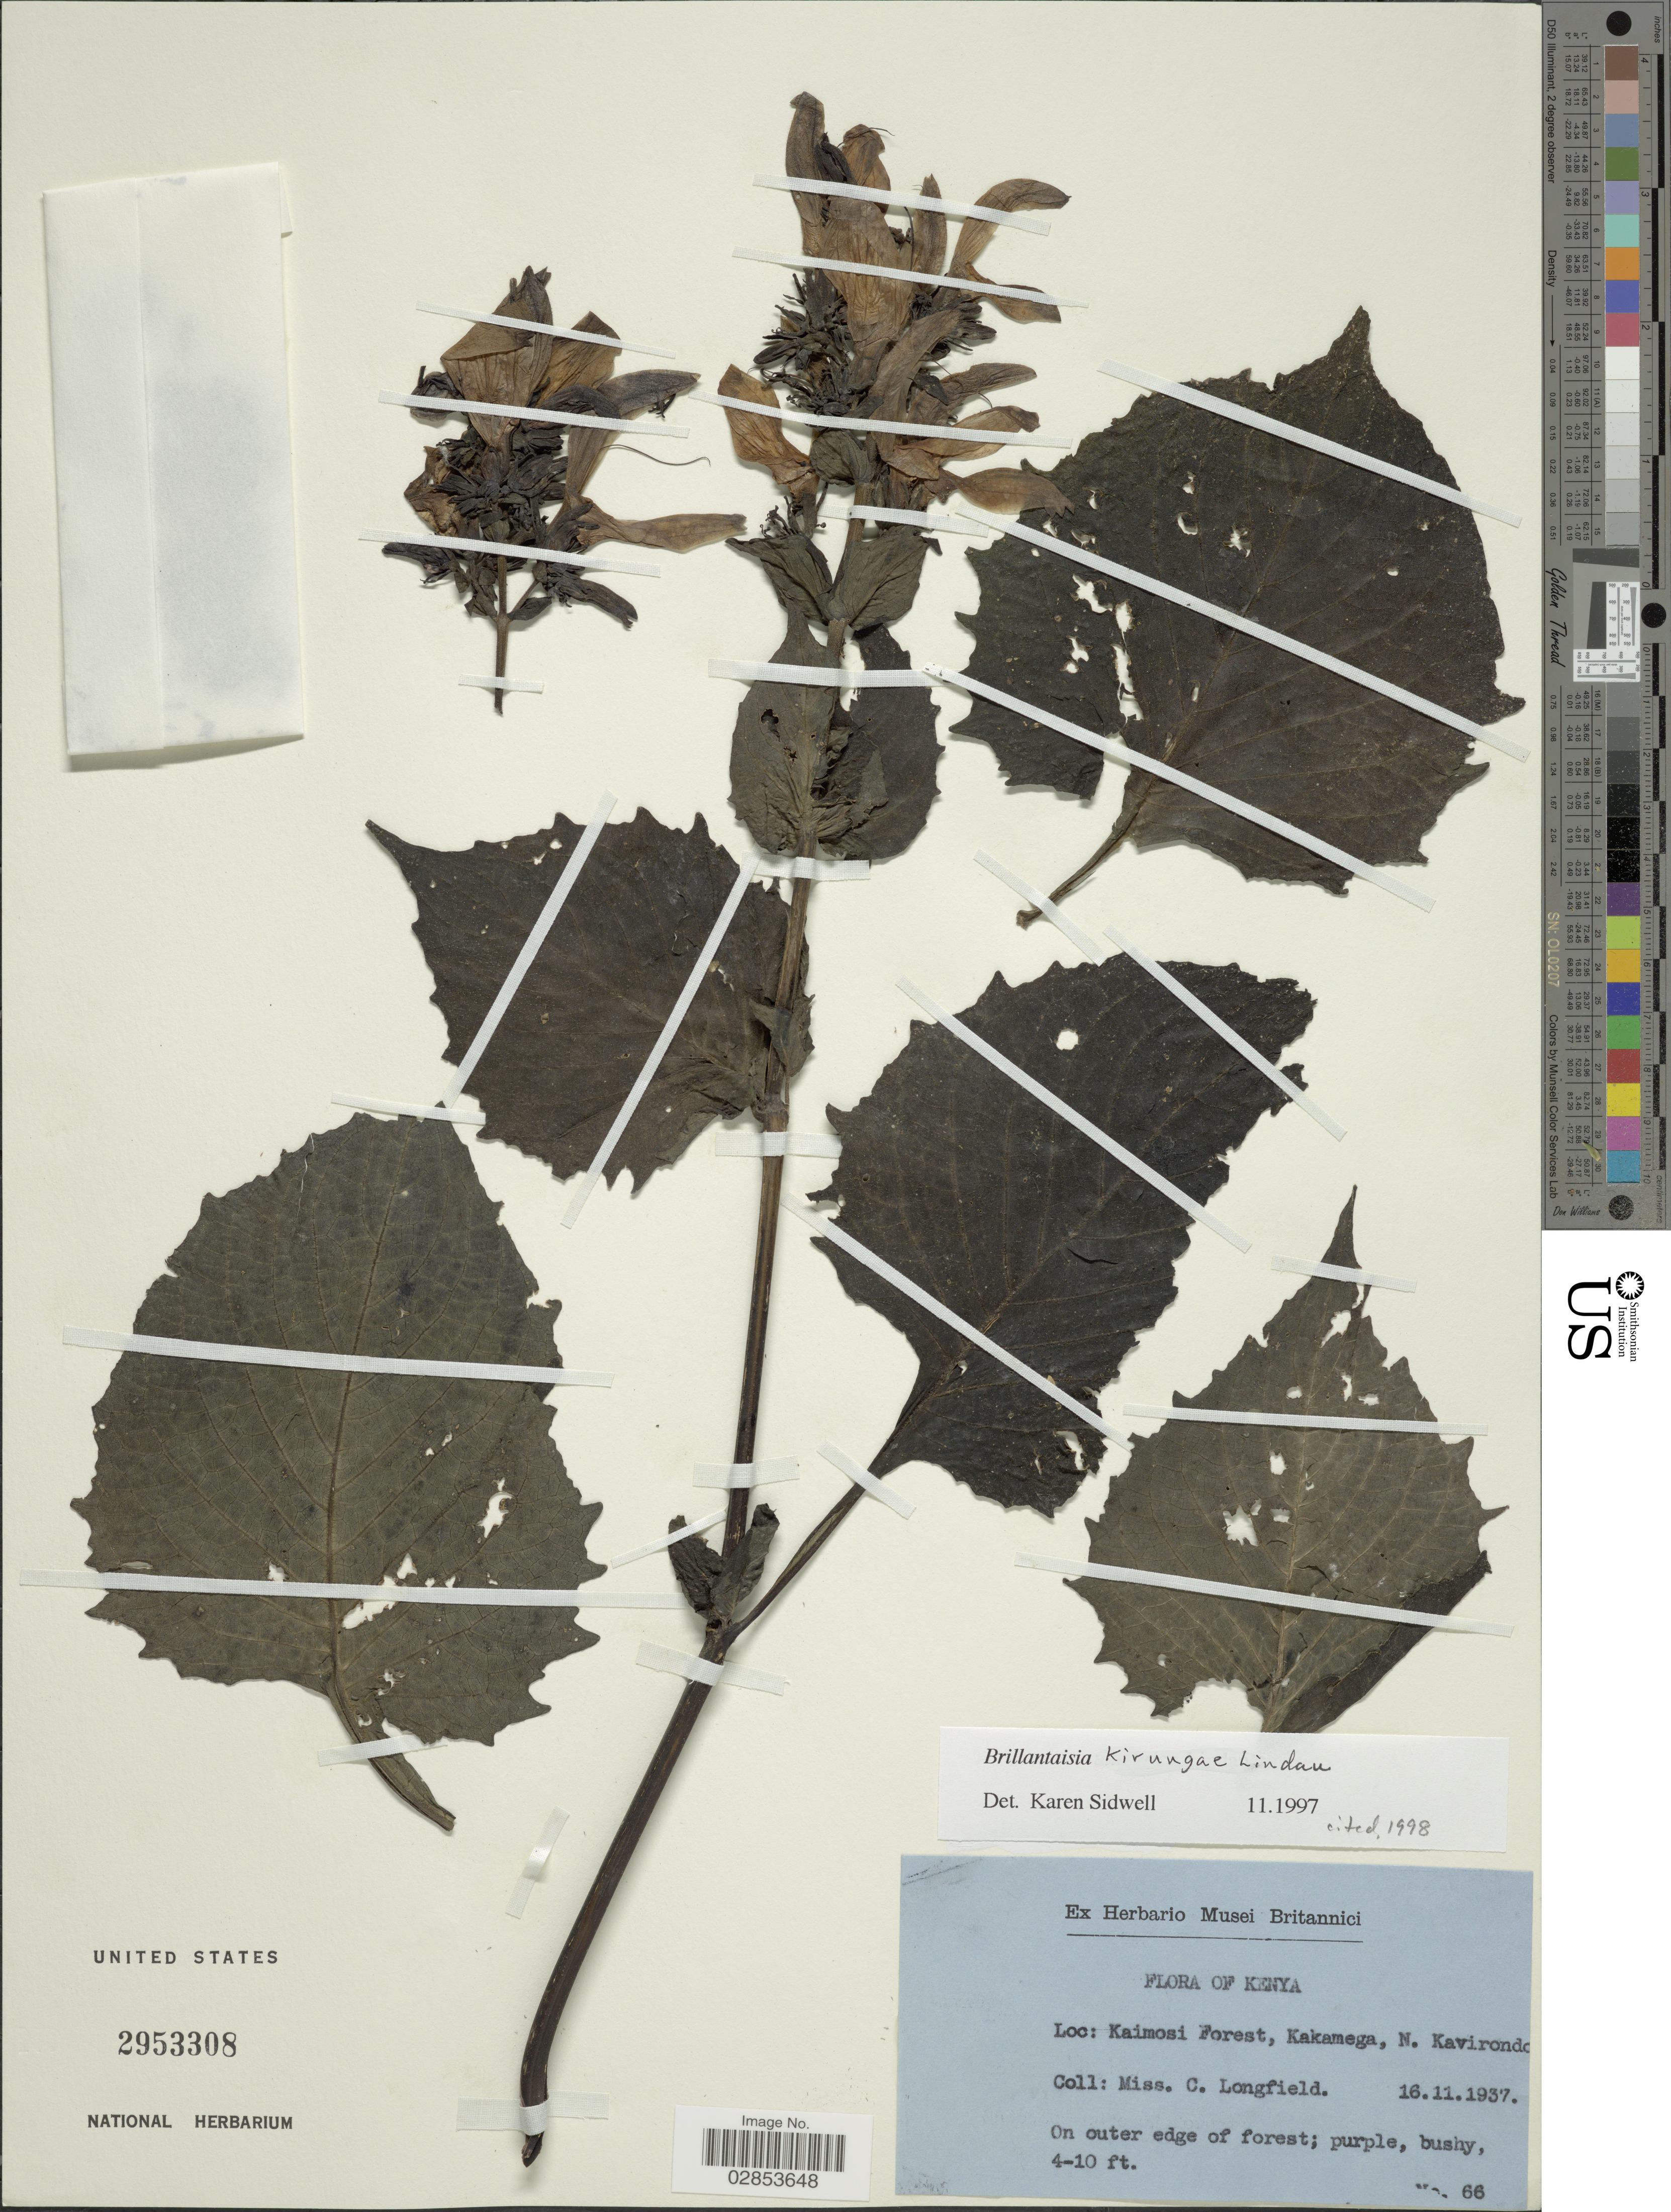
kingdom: Plantae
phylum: Tracheophyta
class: Magnoliopsida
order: Lamiales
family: Acanthaceae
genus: Brillantaisia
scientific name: Brillantaisia kirungae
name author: Lindau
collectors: C. Longfield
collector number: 66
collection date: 1937-11-16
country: Kenya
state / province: Kakamega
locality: Kaimosi Forest, N. Kavirondo.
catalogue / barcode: US 2953308